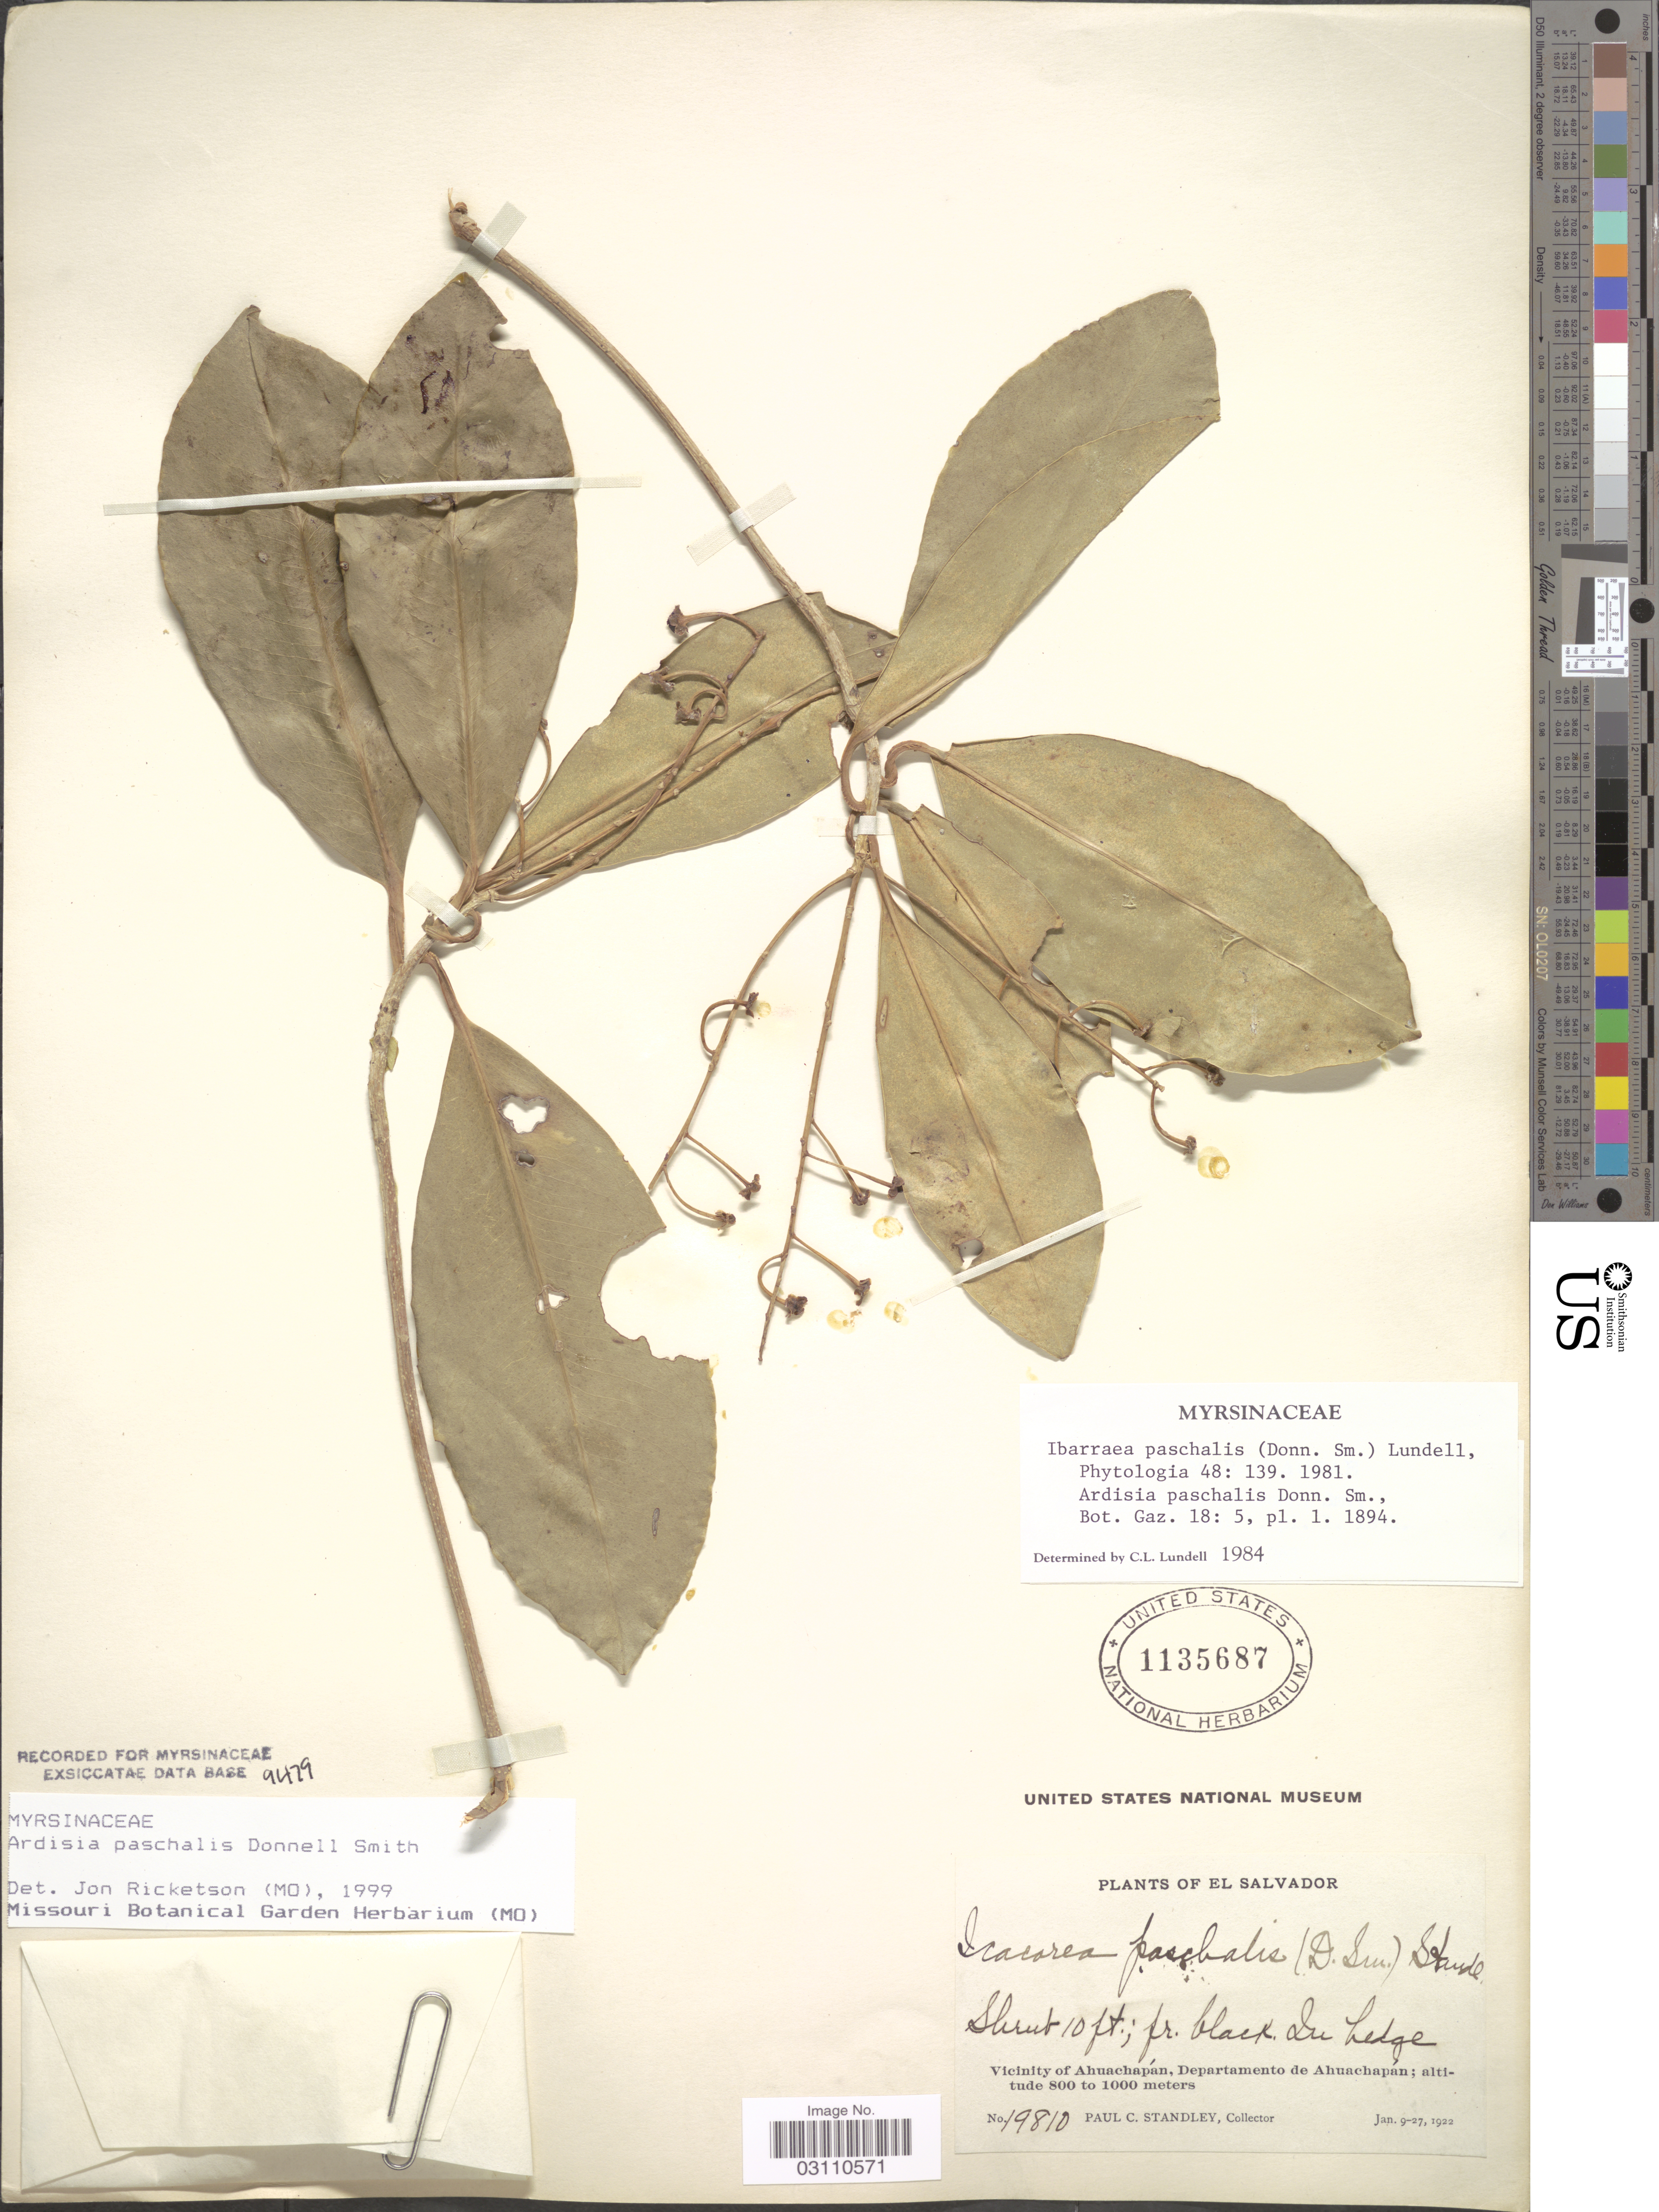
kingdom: Plantae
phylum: Tracheophyta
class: Magnoliopsida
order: Ericales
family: Primulaceae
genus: Ardisia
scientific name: Ardisia paschalis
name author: Donn. Sm.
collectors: P. C. Standley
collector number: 19810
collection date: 1922-01-09/1922-01-27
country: El Salvador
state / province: Ahuachapan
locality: Vicinity of Ahuachapán, Departamento de Ahuachapán.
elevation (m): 800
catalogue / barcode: US 1135687